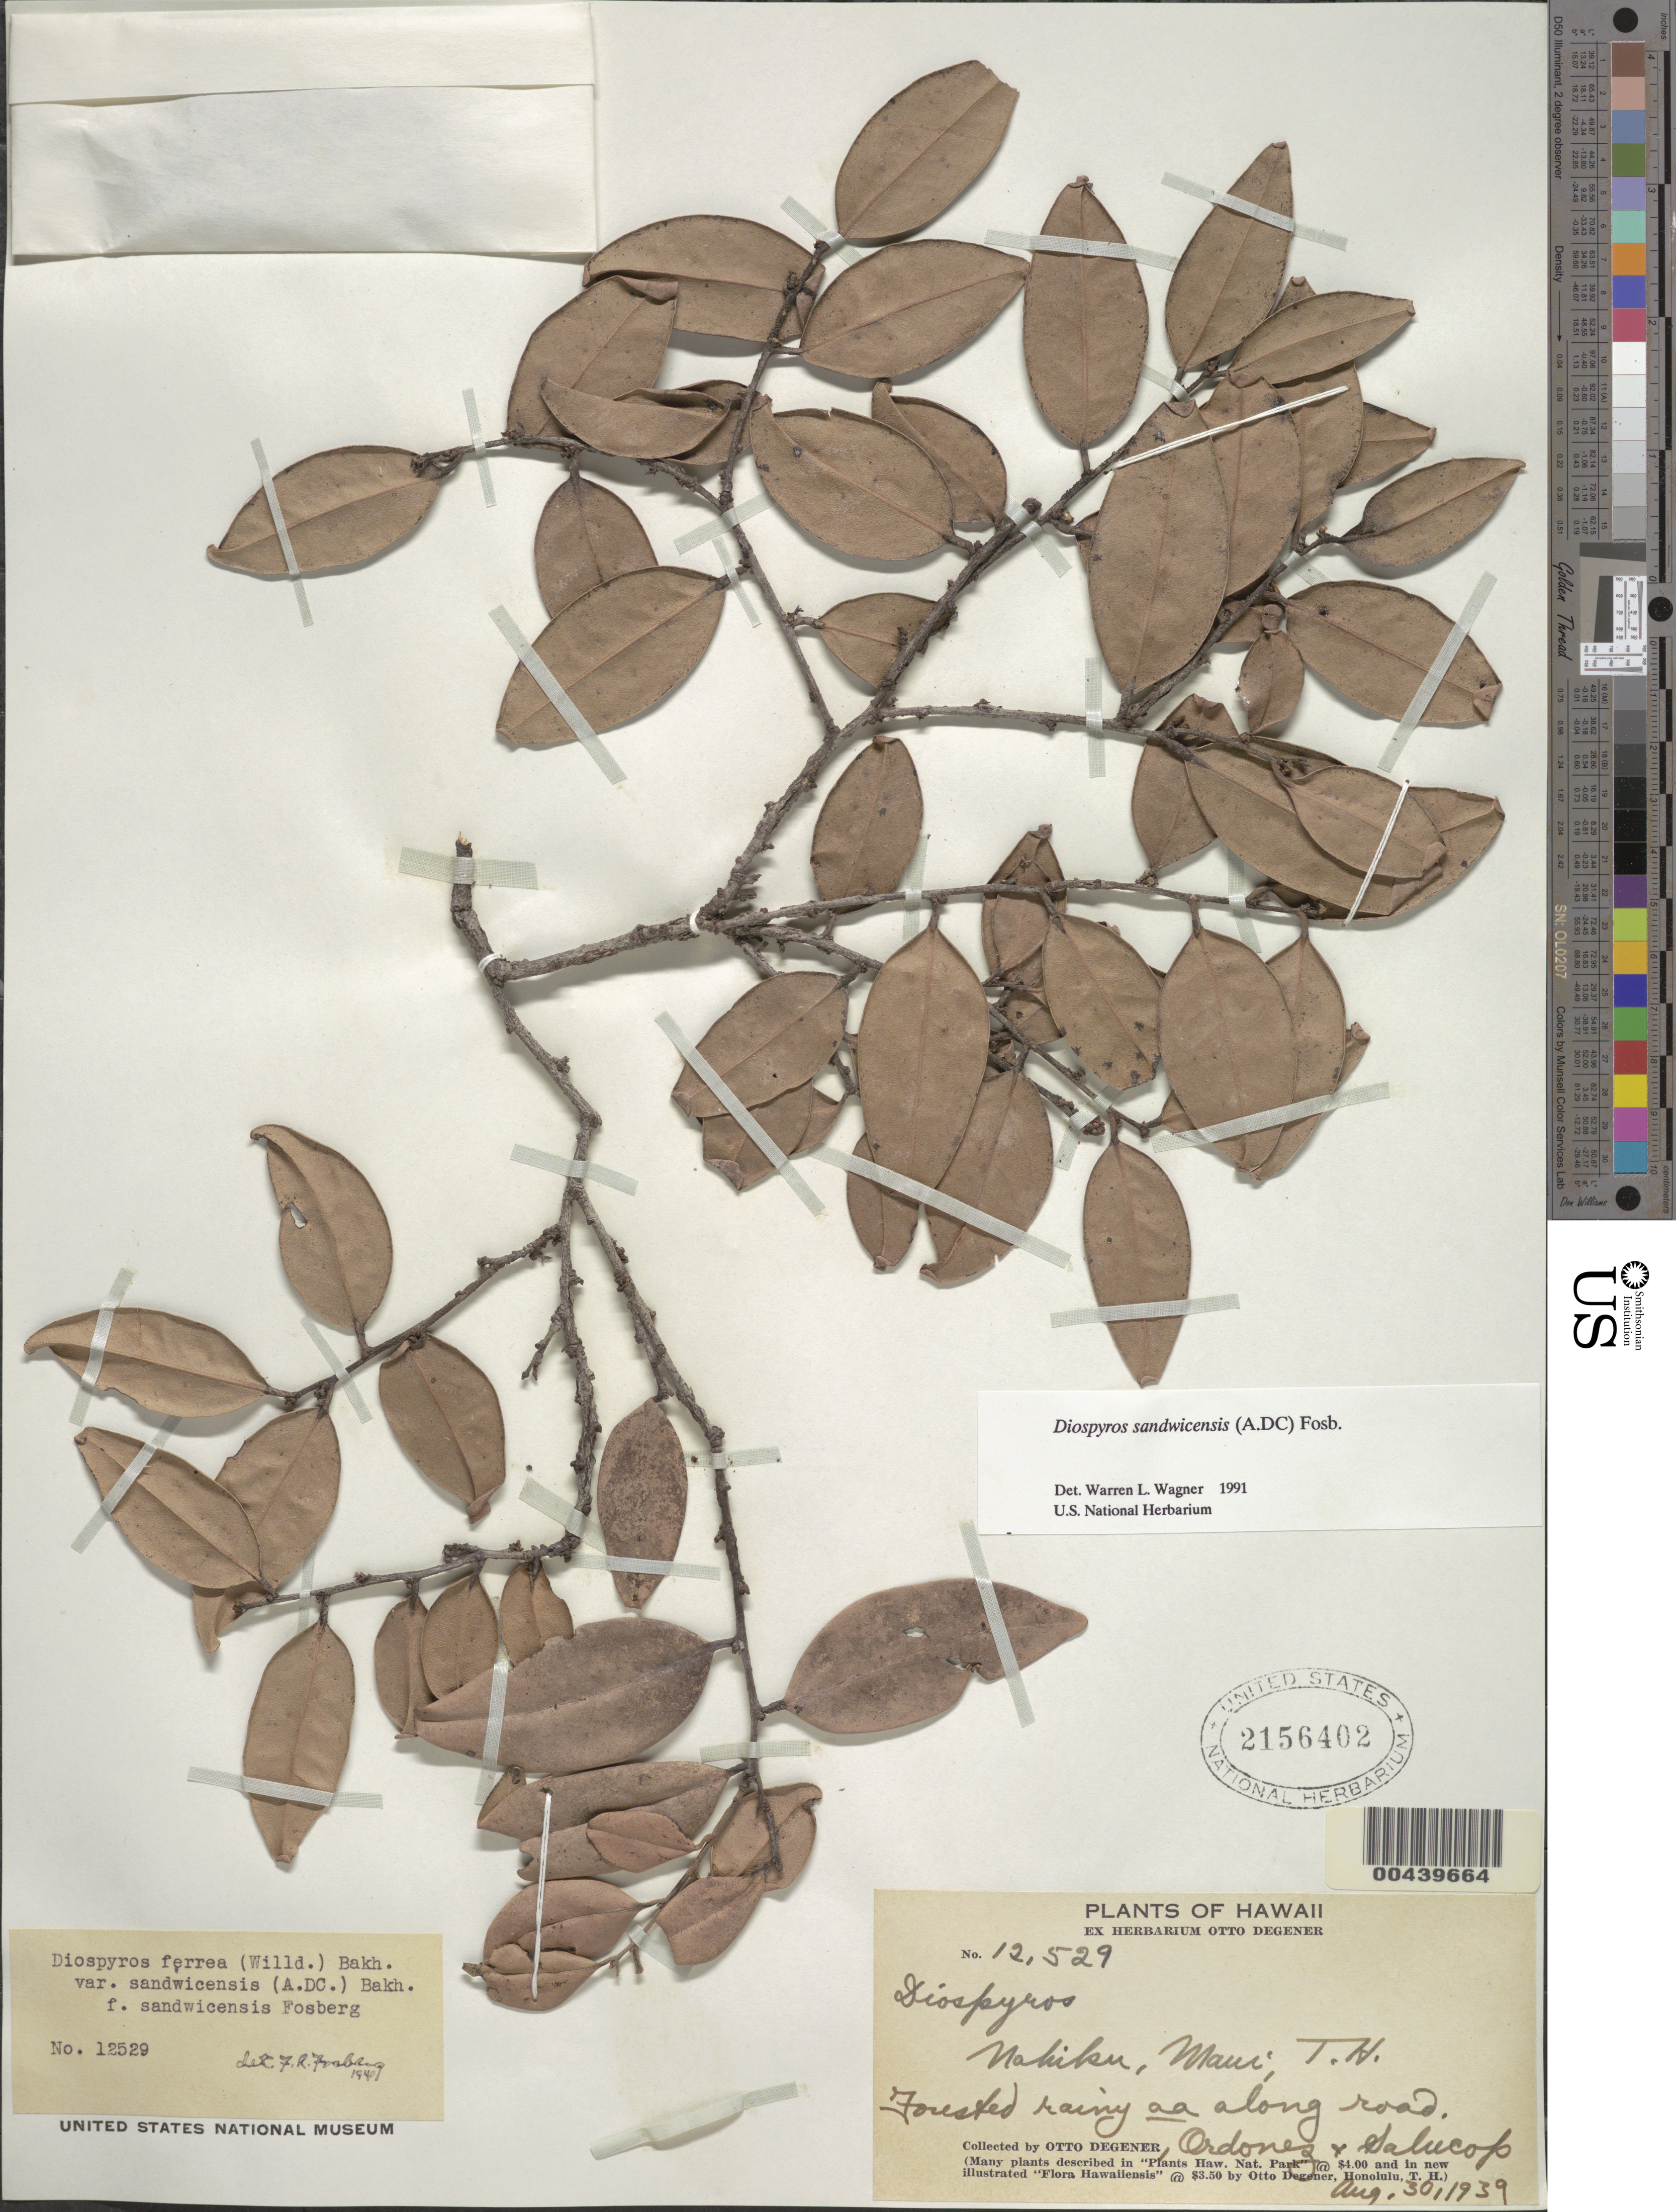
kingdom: Plantae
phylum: Tracheophyta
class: Magnoliopsida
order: Ericales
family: Ebenaceae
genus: Diospyros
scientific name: Diospyros sandwicensis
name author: (A. DC.) Fosberg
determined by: Wagner, W. L., (BOT), Smithsonian Institution - National Museum of Natural History (UNITED STATES)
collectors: O. Degener, Ordonez & -- Salucop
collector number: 12529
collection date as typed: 30 Aug 1939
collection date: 1939-08-30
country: United States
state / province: Hawaii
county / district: Maui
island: Maui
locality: Nahiku, aa along road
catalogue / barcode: US 2156402